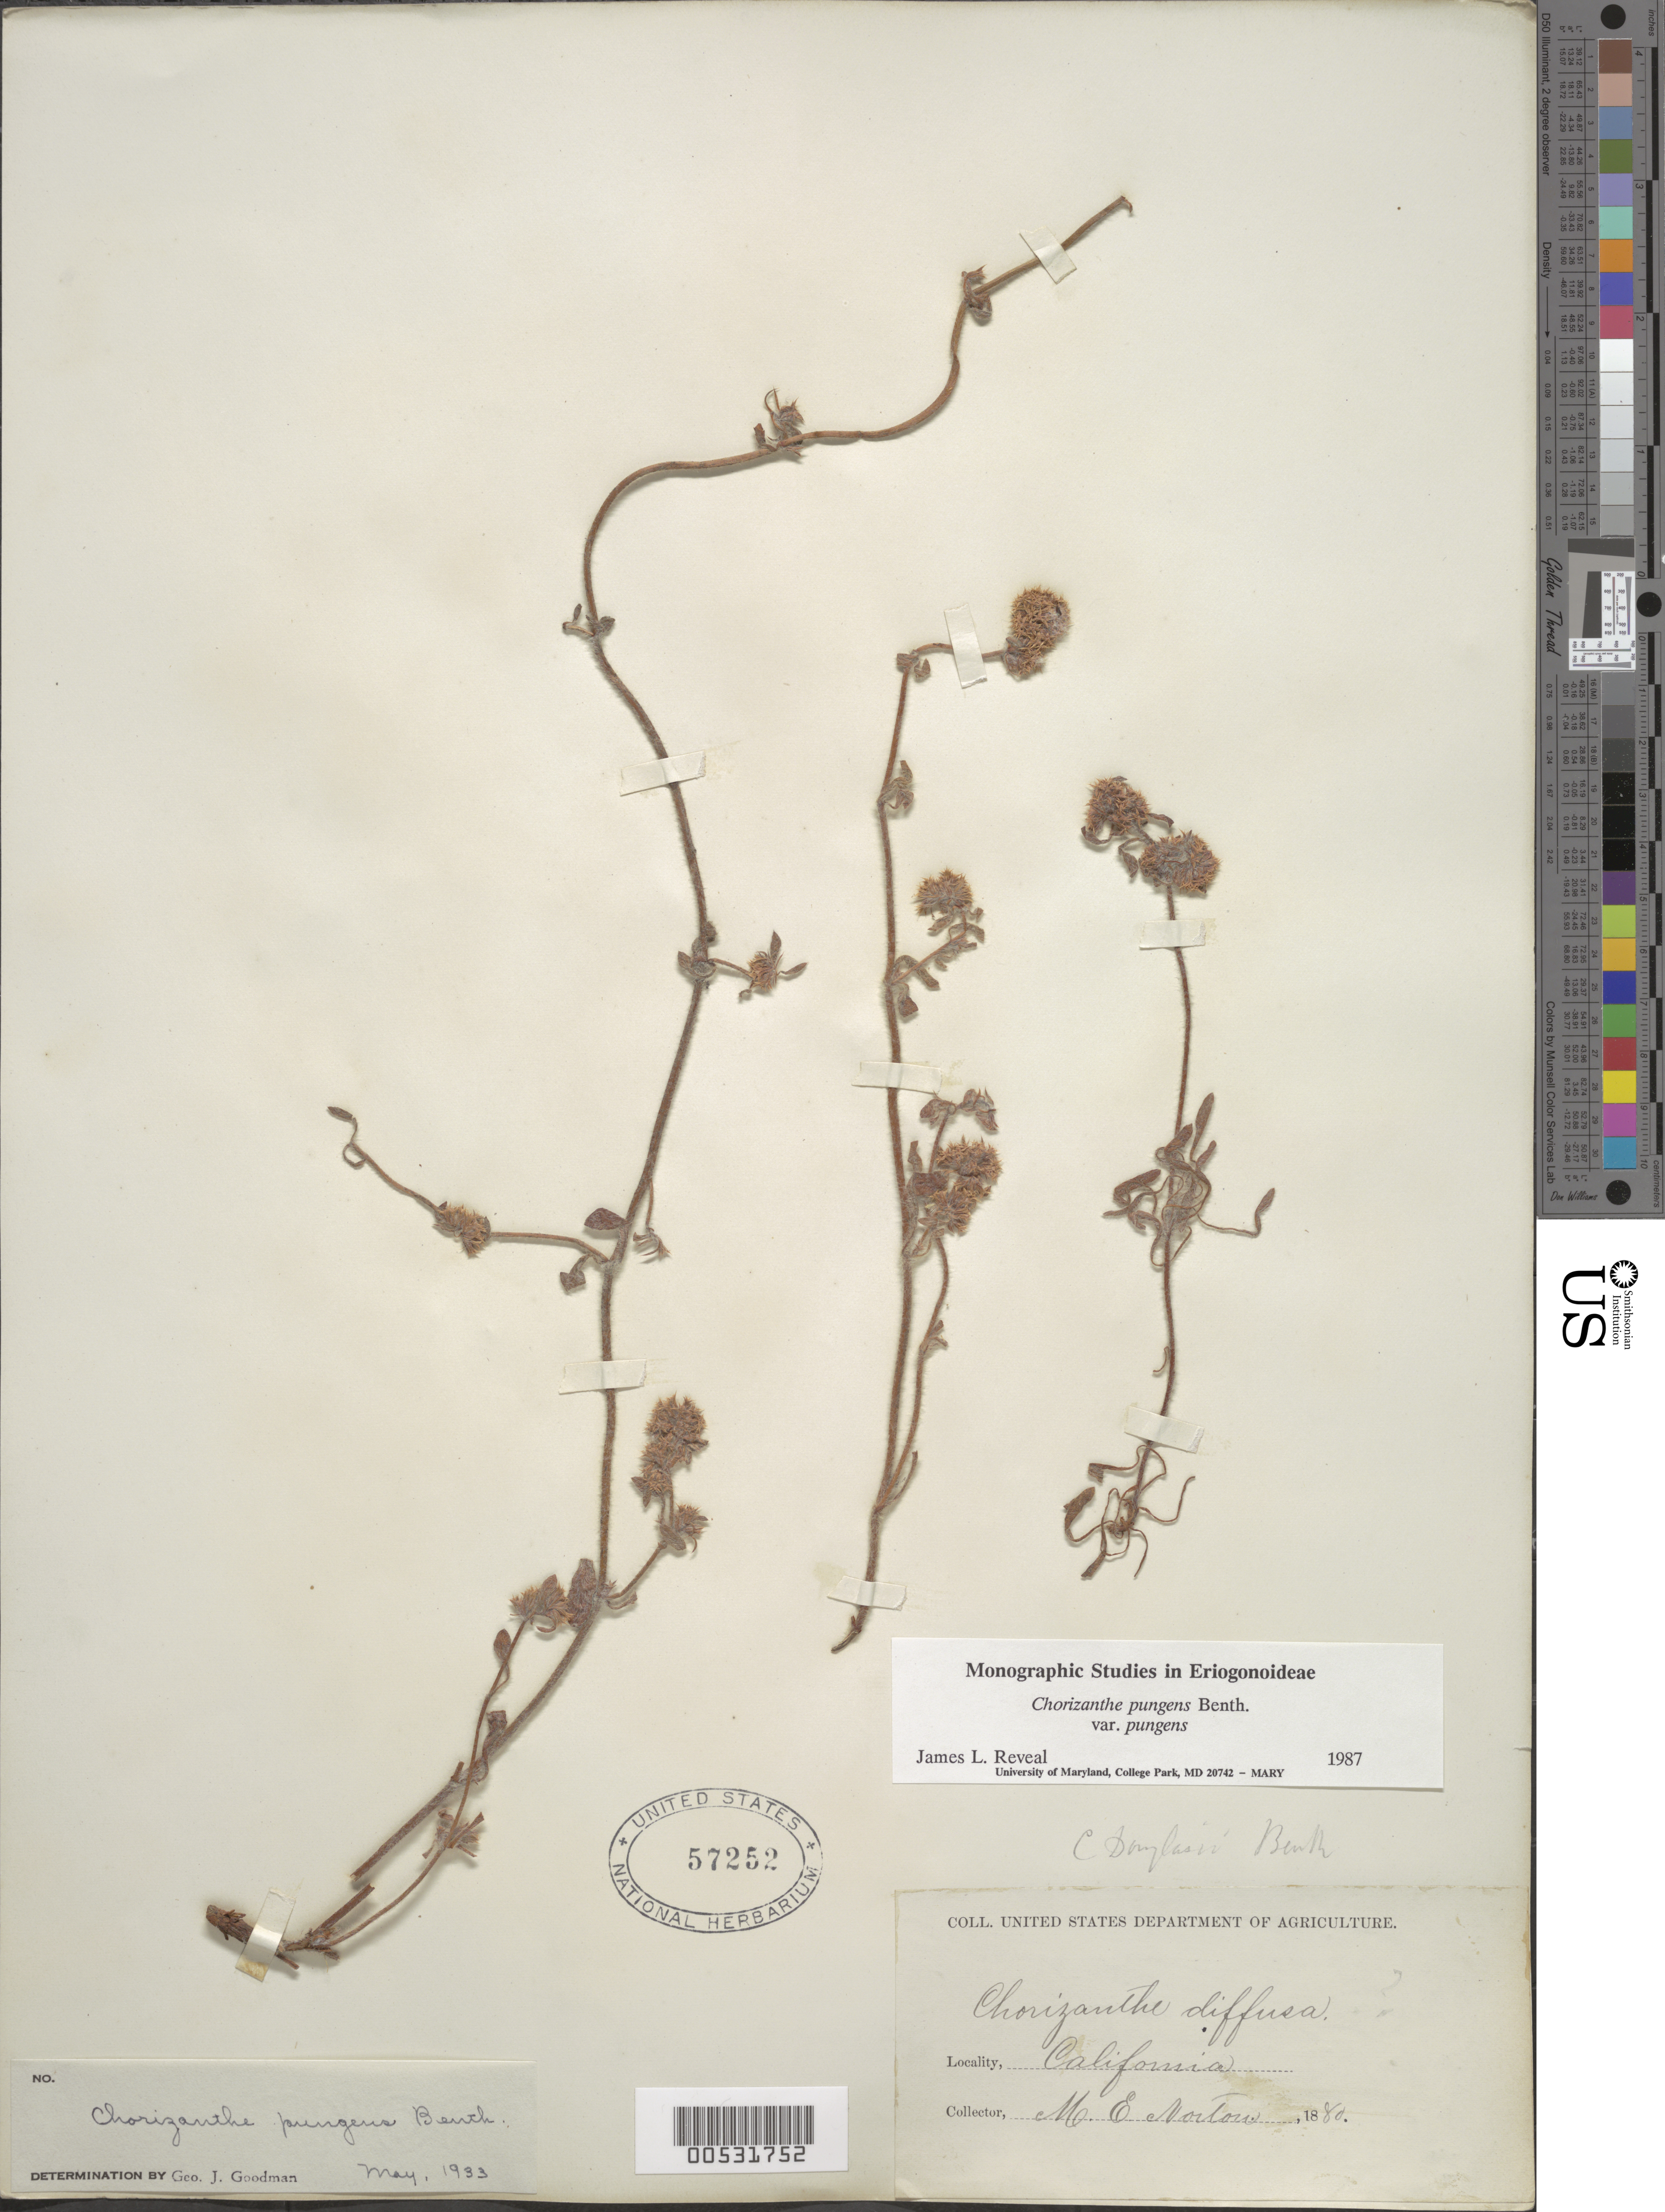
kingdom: Plantae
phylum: Tracheophyta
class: Magnoliopsida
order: Caryophyllales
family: Polygonaceae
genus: Chorizanthe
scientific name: Chorizanthe pungens var. pungens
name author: Benth.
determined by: Reveal, J. L.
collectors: M. Norton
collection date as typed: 1880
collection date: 1880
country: United States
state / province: California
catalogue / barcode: US 57252